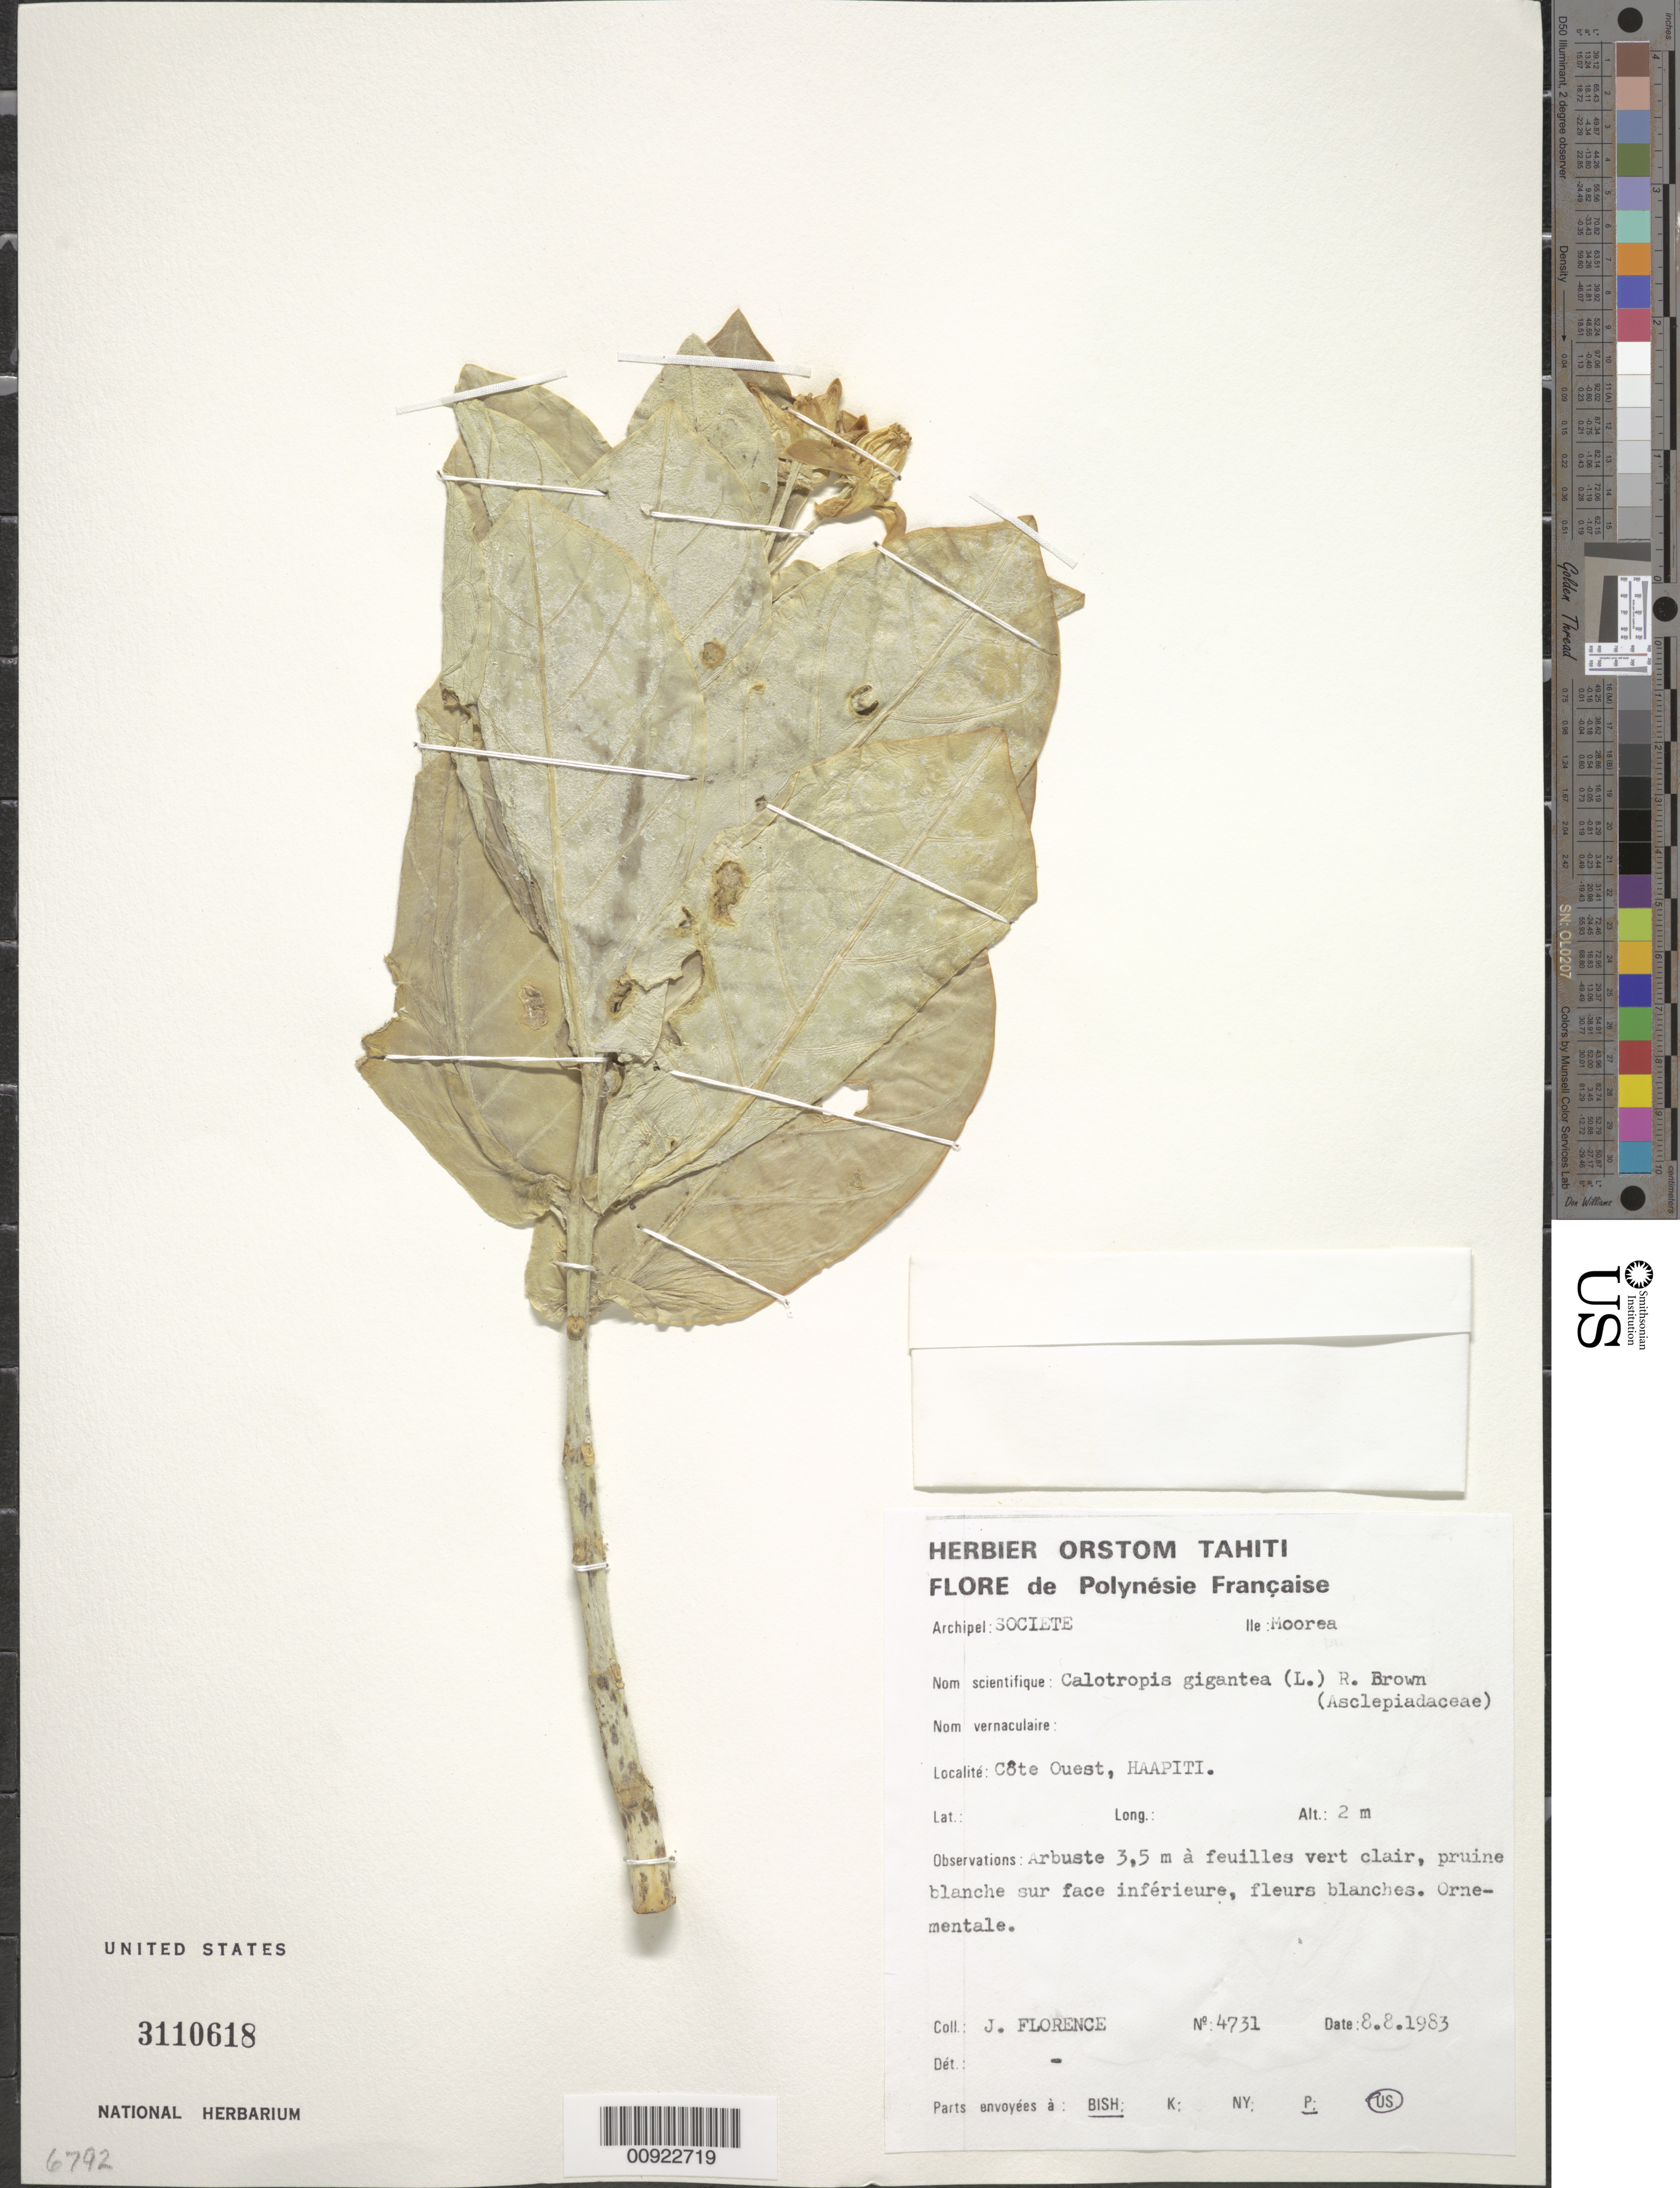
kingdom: Plantae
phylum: Tracheophyta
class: Magnoliopsida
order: Gentianales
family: Apocynaceae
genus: Calotropis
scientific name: Calotropis gigantea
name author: (L.) W.T. Aiton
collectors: J. Florence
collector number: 4731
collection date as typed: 08 Aug 1983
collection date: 1983-08-08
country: French Polynesia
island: Moorea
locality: Cote Ouest, Haapiti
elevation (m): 2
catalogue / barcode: US 3110618